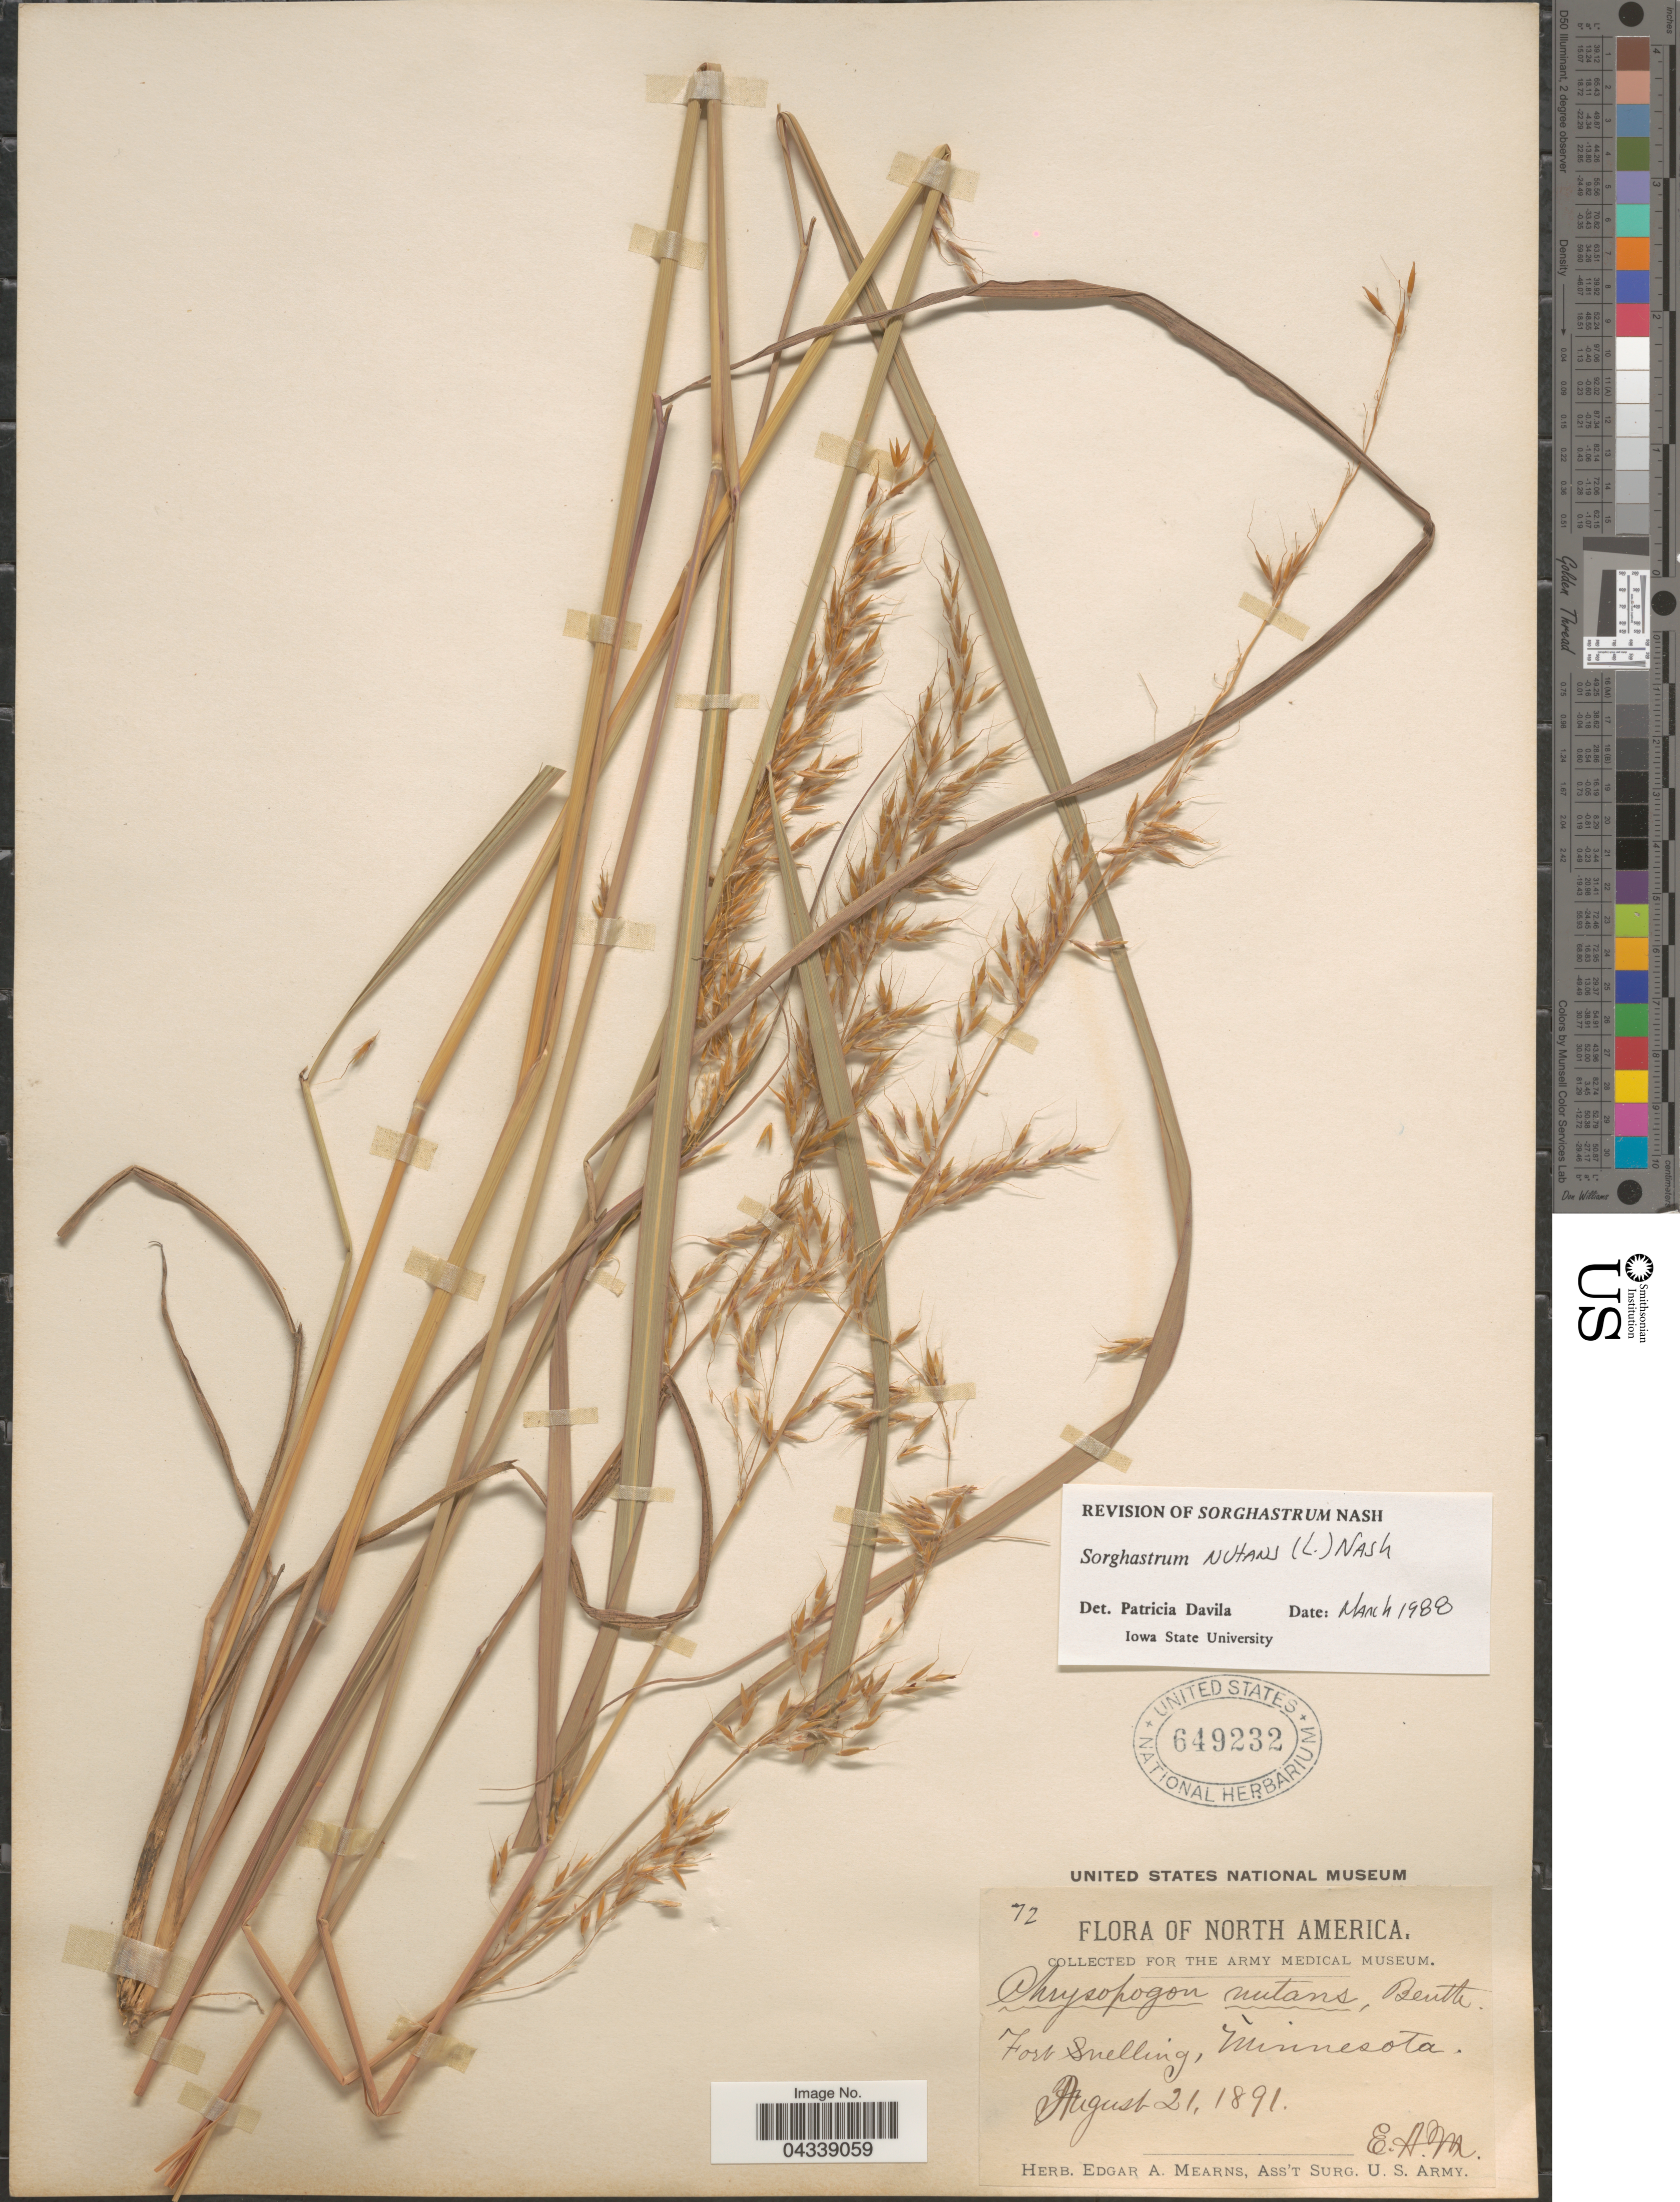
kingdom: Plantae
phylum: Tracheophyta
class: Liliopsida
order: Poales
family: Poaceae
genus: Sorghastrum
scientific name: Sorghastrum nutans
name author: (L.) Nash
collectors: E. A. Mearns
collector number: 72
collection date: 1891-08-21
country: United States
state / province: Minnesota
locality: Fort Snelling.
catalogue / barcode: US 649232